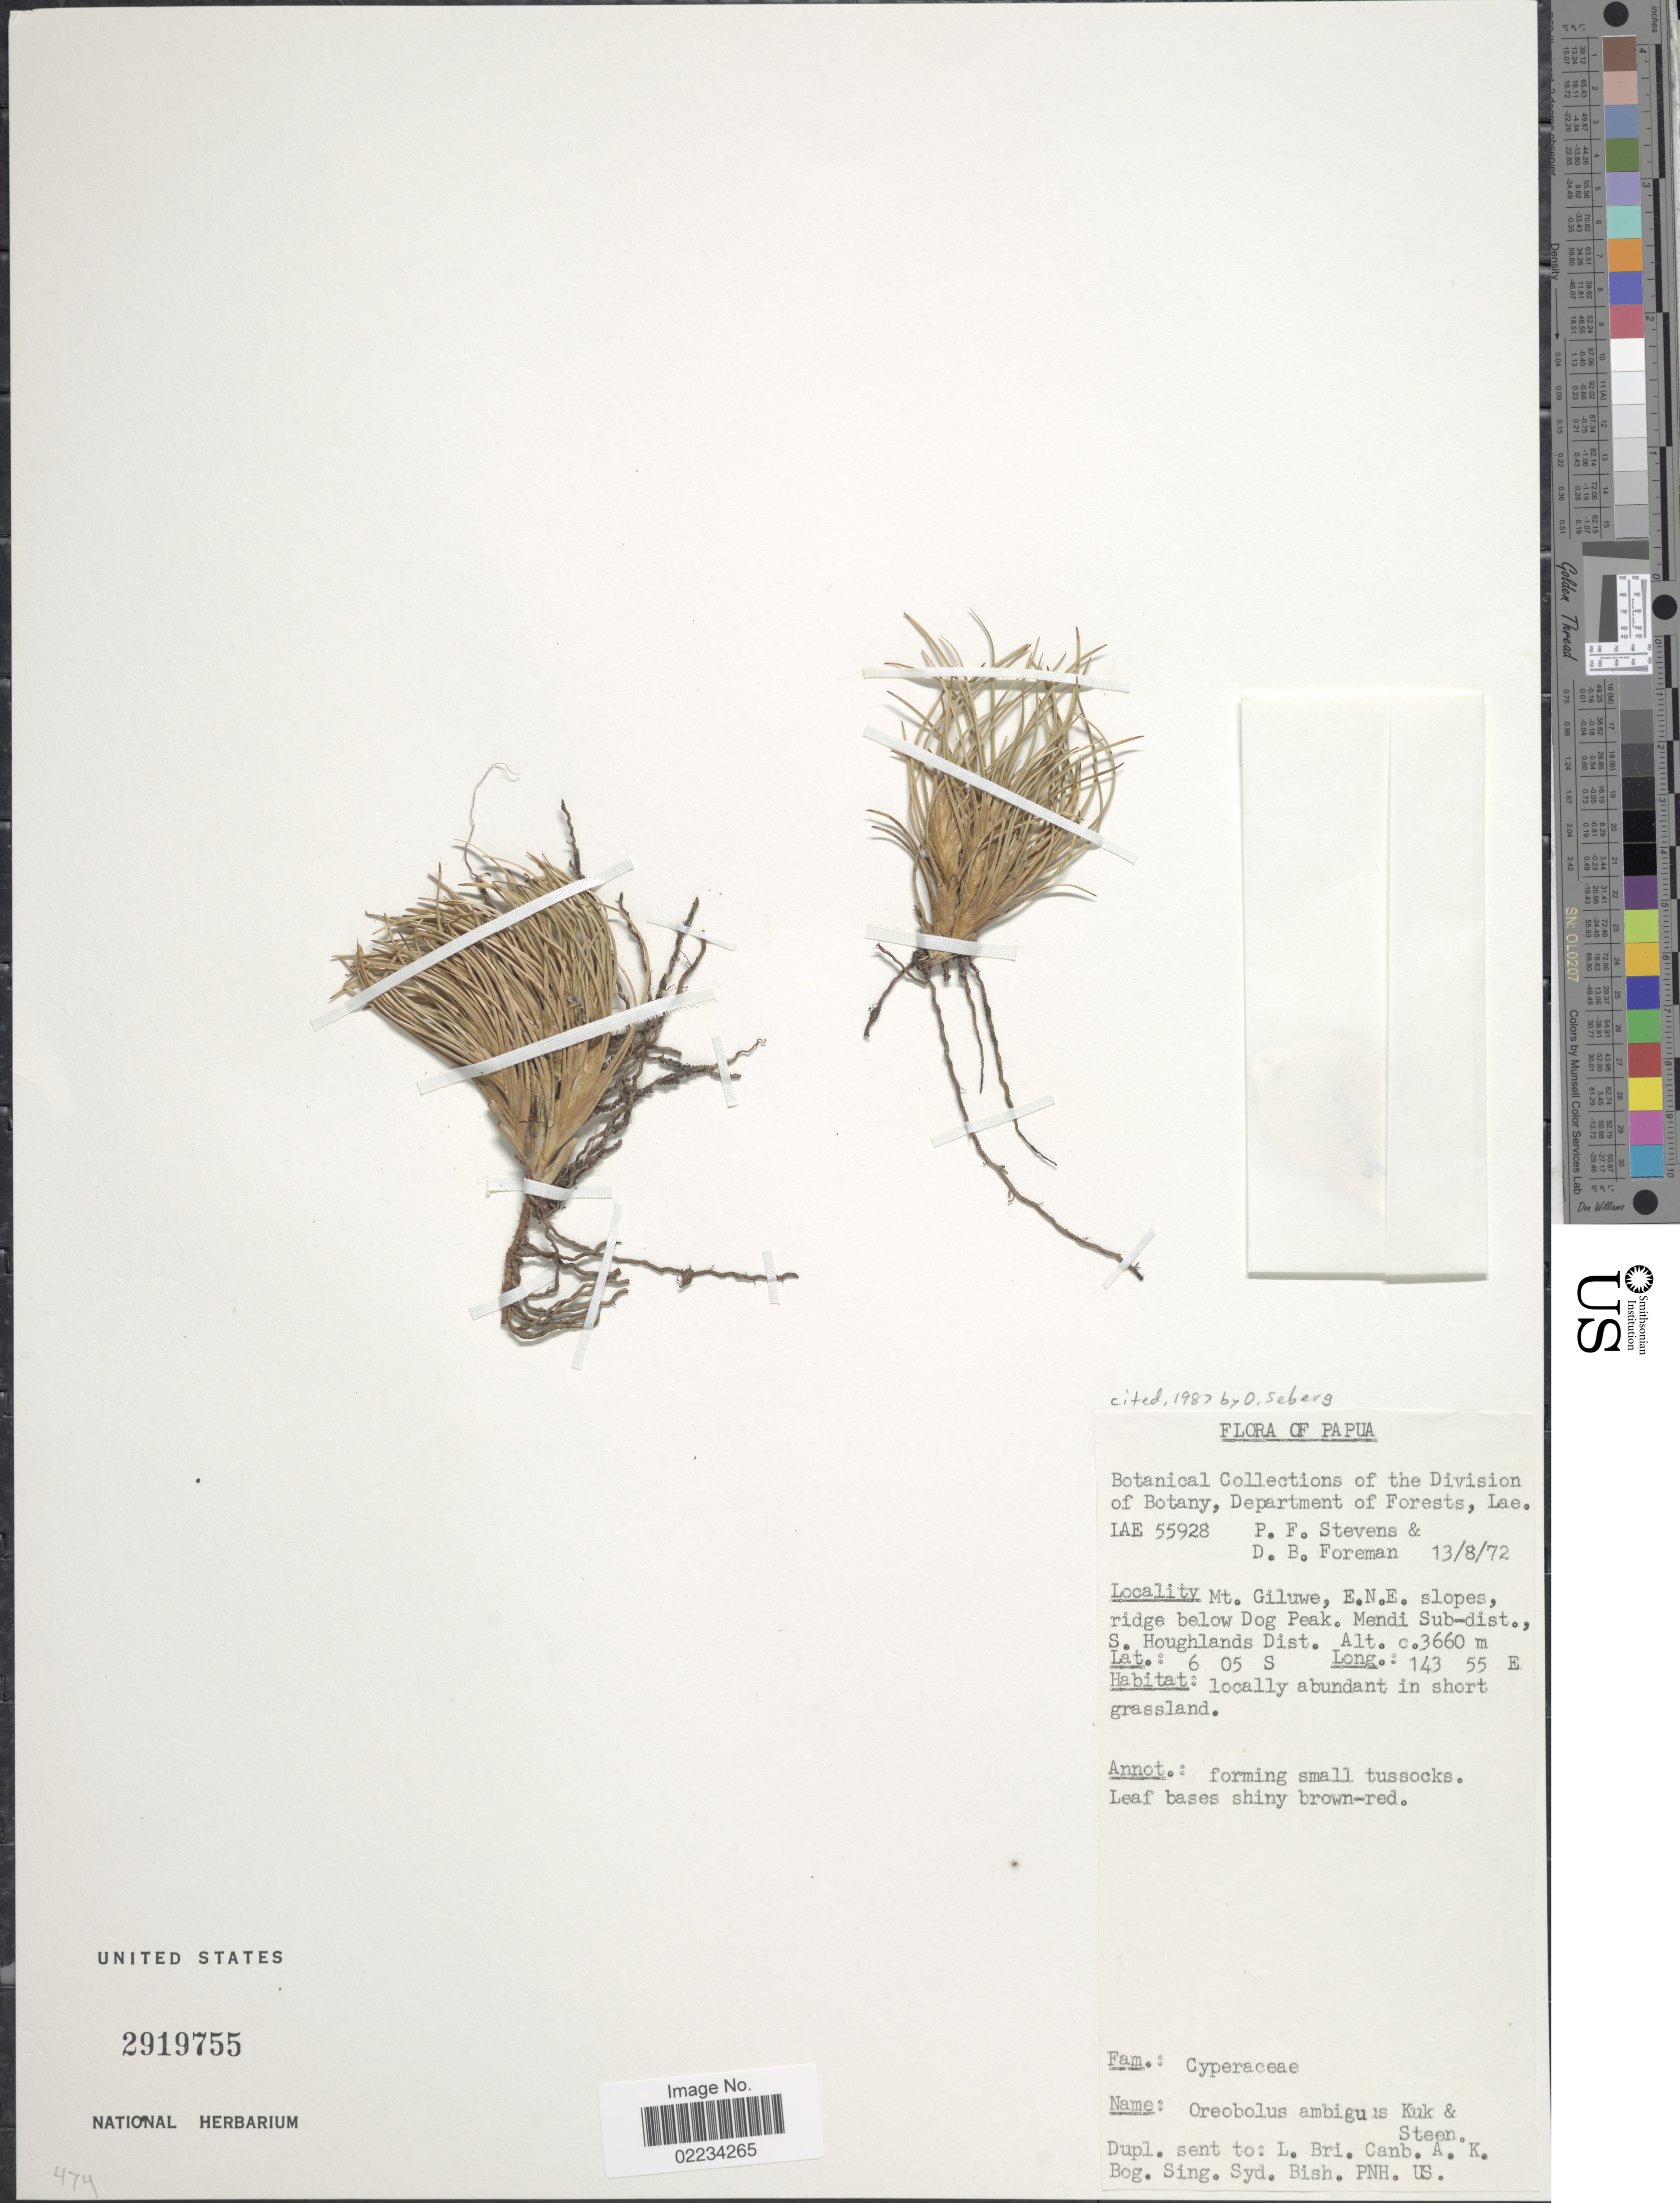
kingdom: Plantae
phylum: Tracheophyta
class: Liliopsida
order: Poales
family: Cyperaceae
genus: Oreobolus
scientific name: Oreobolus ambiguus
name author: Kük. & Steenis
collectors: P. F. Stevens & D. Foreman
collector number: LAE 55928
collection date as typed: Transcribed d/m/y: 13/8/72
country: Papua New Guinea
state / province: Southern Highlands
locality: Mt Giluwe, E.N.E. slopes, ridge below Dog Peak. Mendi Sub-dist., S. Houghlands Dist.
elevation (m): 3660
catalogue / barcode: US 2919755